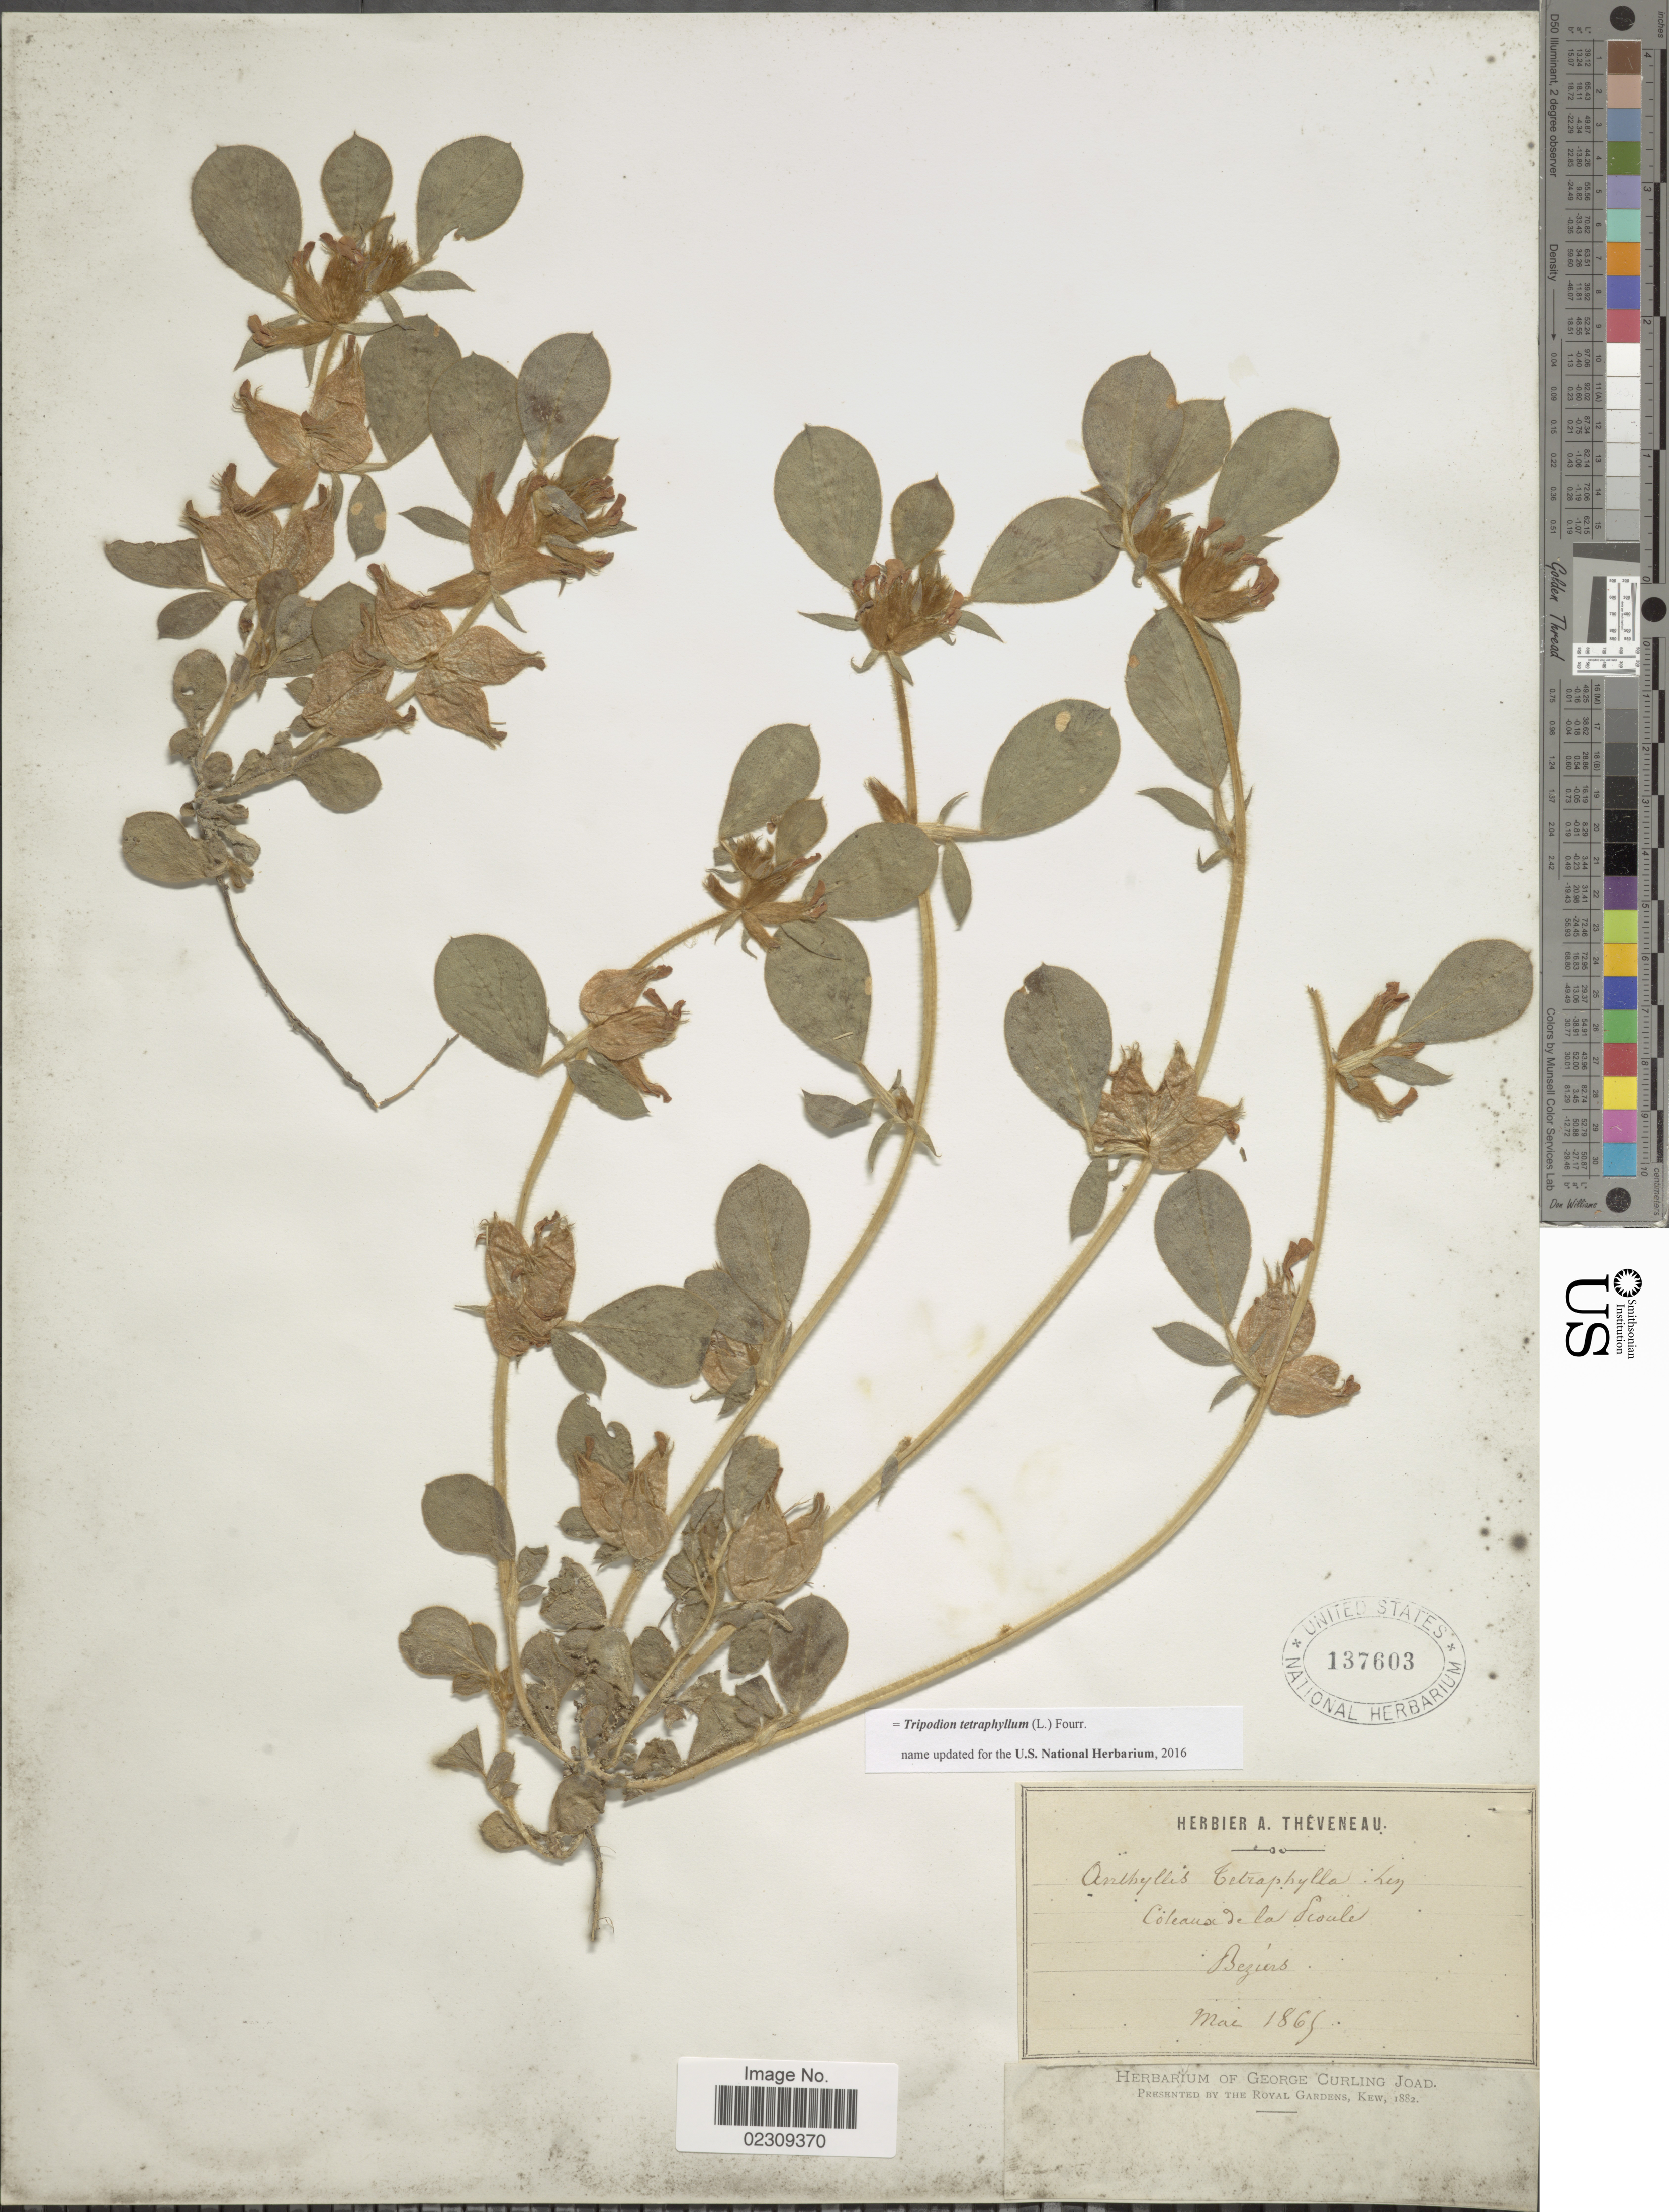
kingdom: Plantae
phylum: Tracheophyta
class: Magnoliopsida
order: Fabales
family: Fabaceae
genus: Tripodion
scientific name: Tripodion tetraphyllum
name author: (L.) Fourr.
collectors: ex herb. A. Theveneau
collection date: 1865-05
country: France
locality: Beziers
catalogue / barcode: US 13760